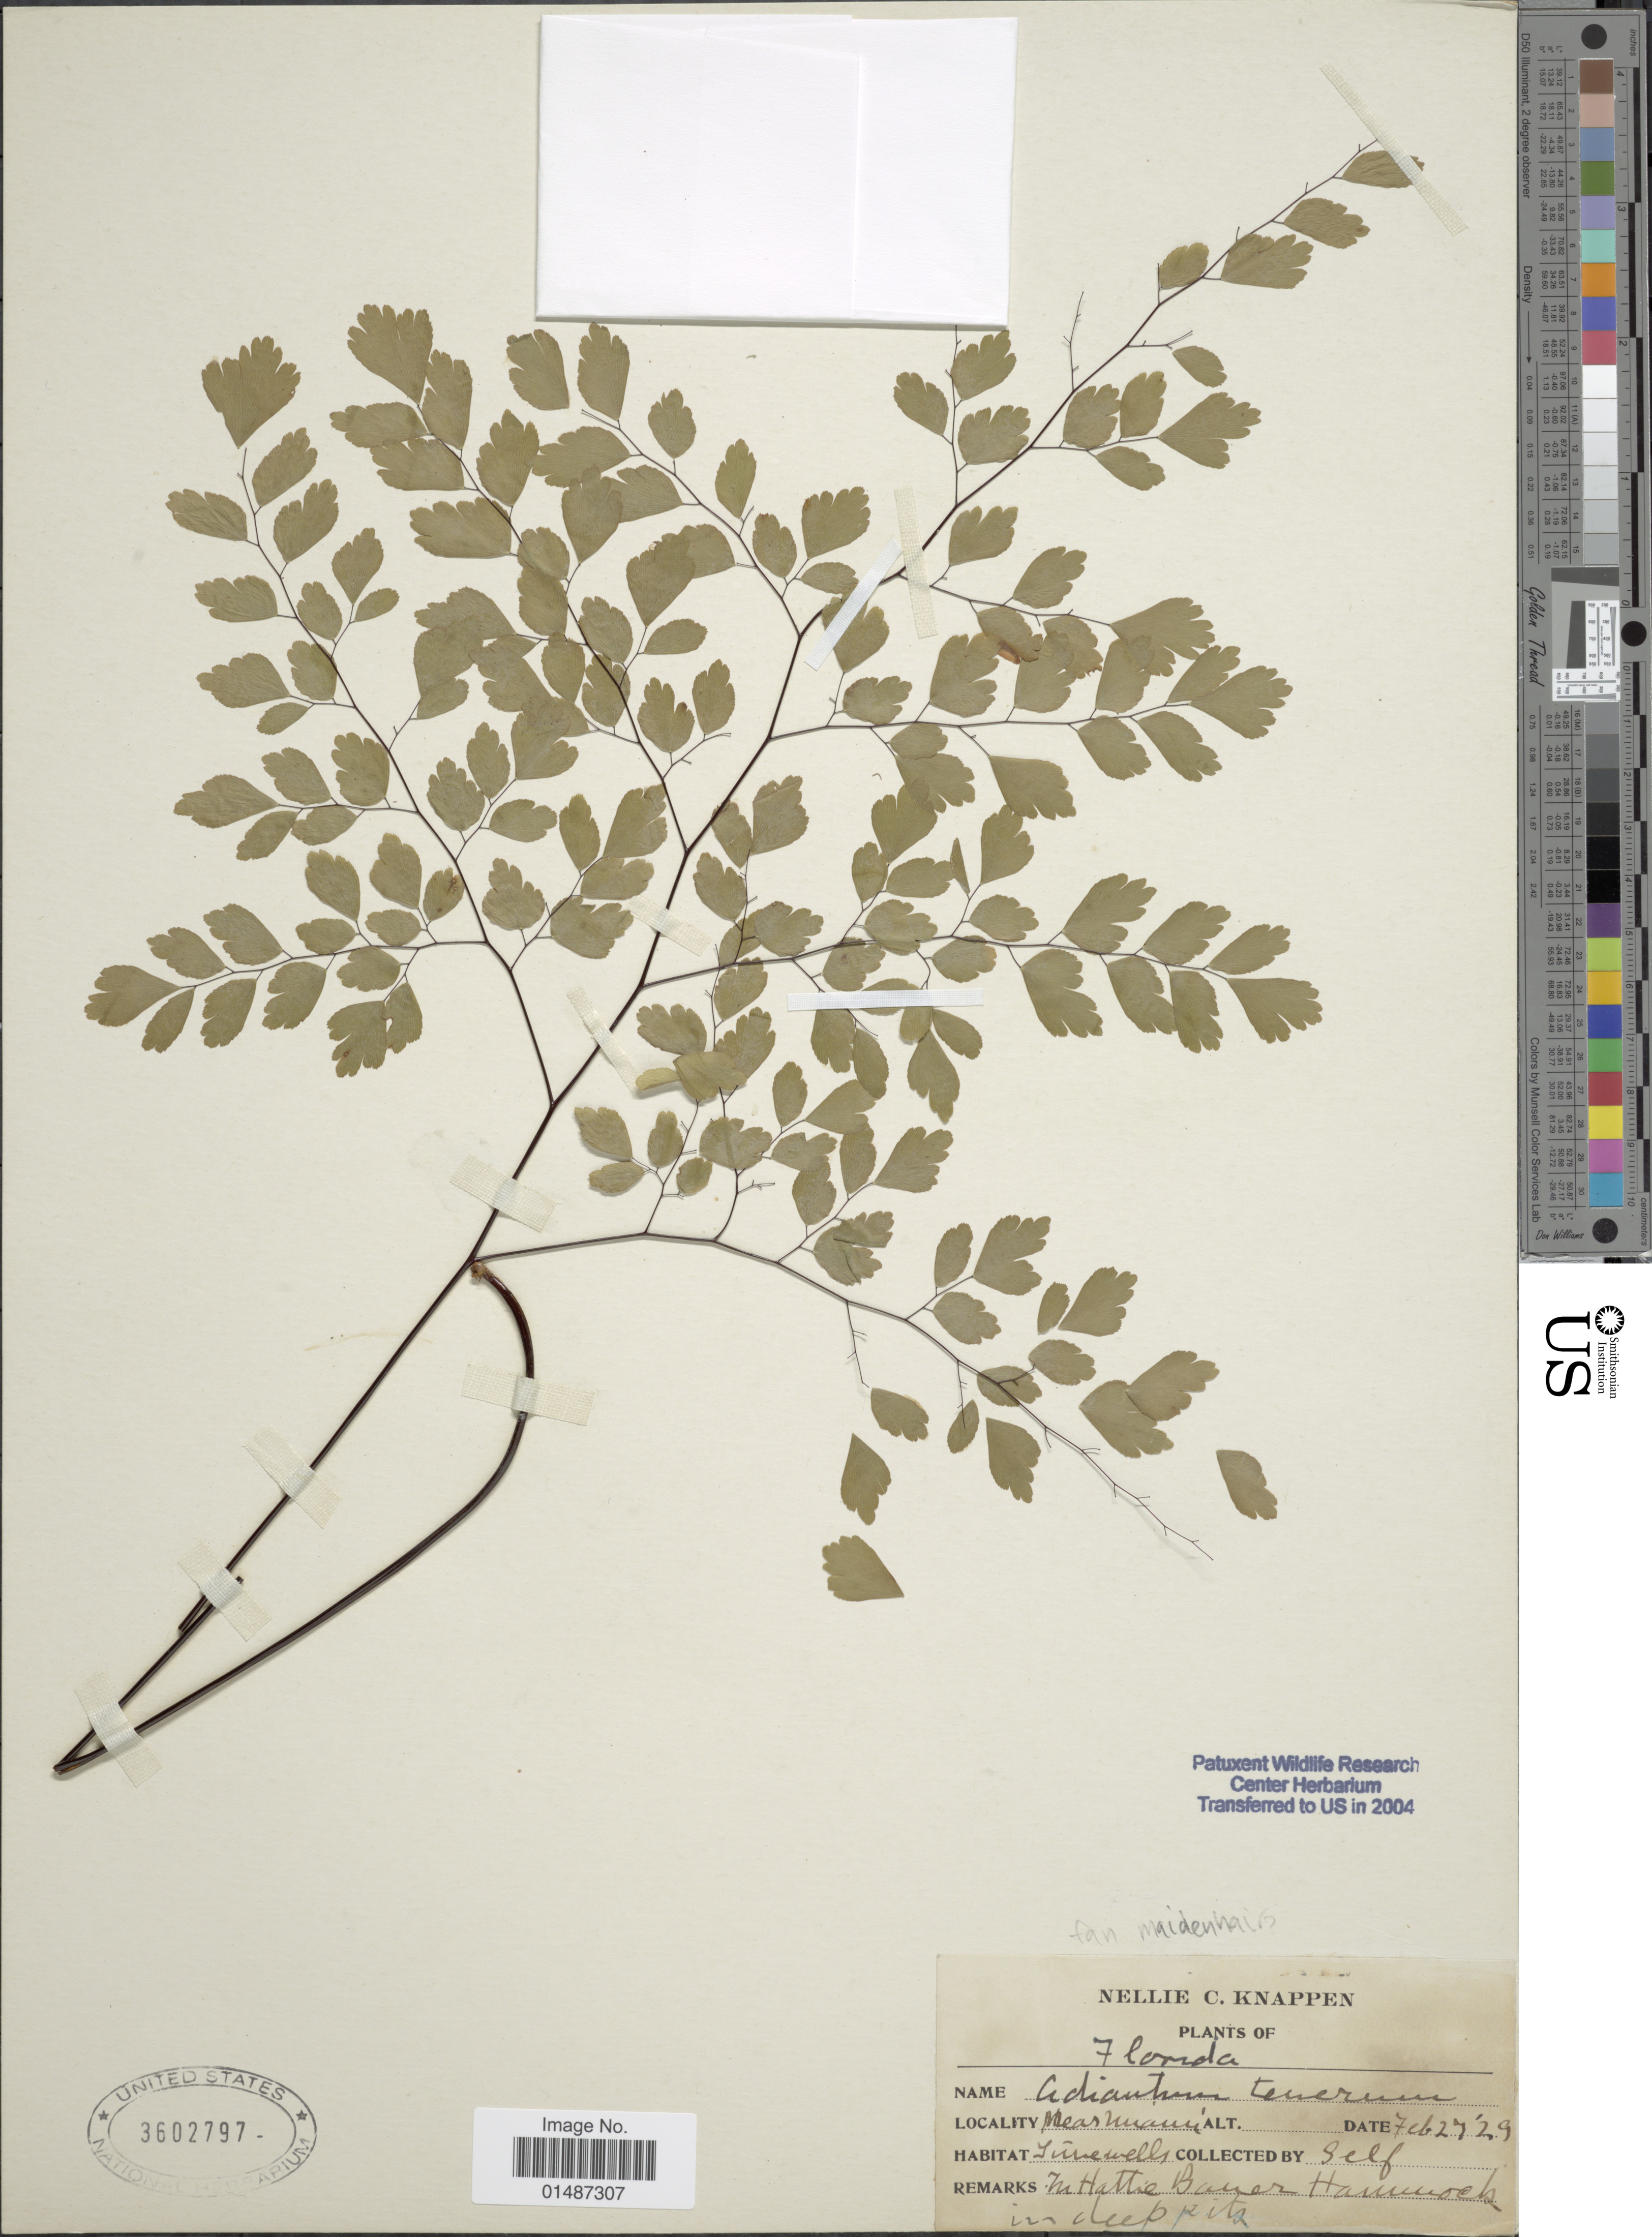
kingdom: Plantae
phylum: Tracheophyta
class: Polypodiopsida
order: Polypodiales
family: Pteridaceae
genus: Adiantum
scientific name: Adiantum tenerum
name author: Sw.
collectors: N. Knappen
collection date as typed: Transcribed d/m/y: 27/2/29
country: United States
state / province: Florida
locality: Near Miami.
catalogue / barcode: US 3602797